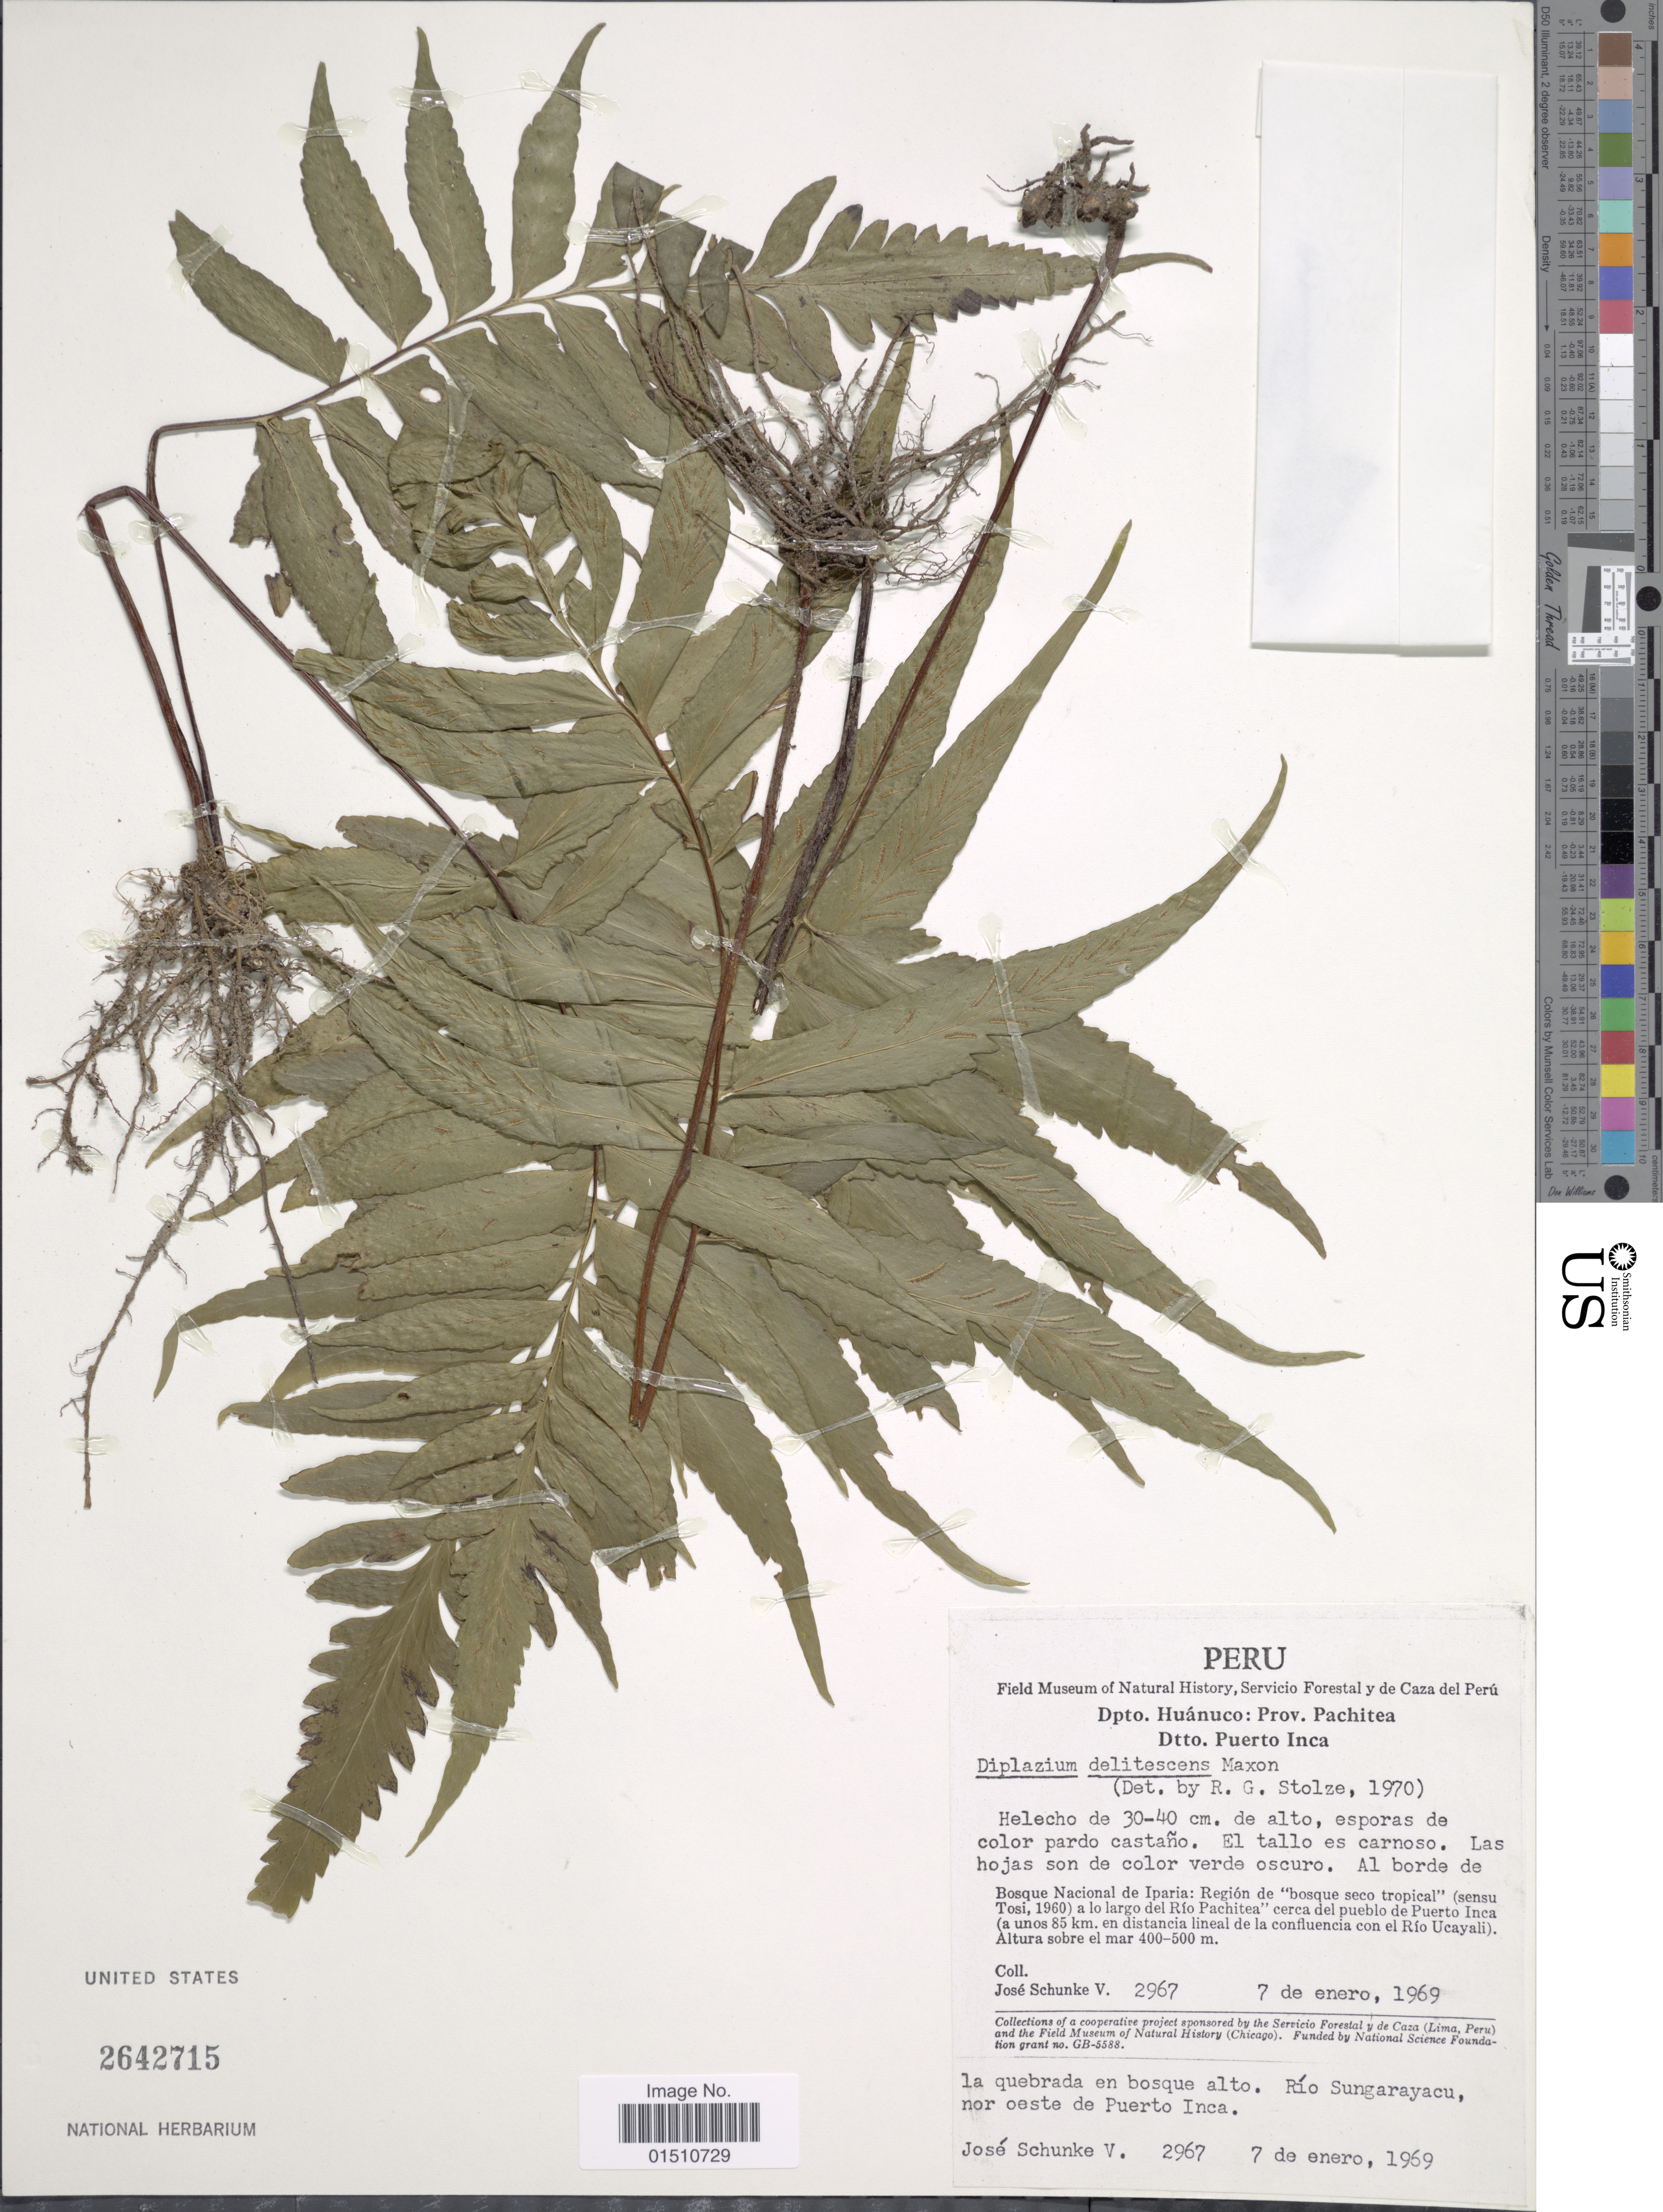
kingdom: Plantae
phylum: Tracheophyta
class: Polypodiopsida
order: Polypodiales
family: Aspleniaceae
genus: Asplenium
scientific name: Asplenium delitescens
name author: (Maxon) L.D. Gómez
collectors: J. Schunke Vigo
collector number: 2967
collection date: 1969-01-07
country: Peru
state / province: Huánuco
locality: Peru, Dpto. Huanuco: Prov. Pachitea Dtto. Puerto Inca, Bosque Nacional de Iparia: Region de "bosque seco tropical" (sensu Tosi, 1960) a lo largo del Rio Pachitea cerca del pueblo de Puerto Inca (a unos 85 km. en distancia lineal de la confluencia con el Rio Ucayali). la quebrada en bosque alto. Rio Sungarayacu, nor oeste de Puerto Inca.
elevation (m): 400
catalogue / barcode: US 2642715